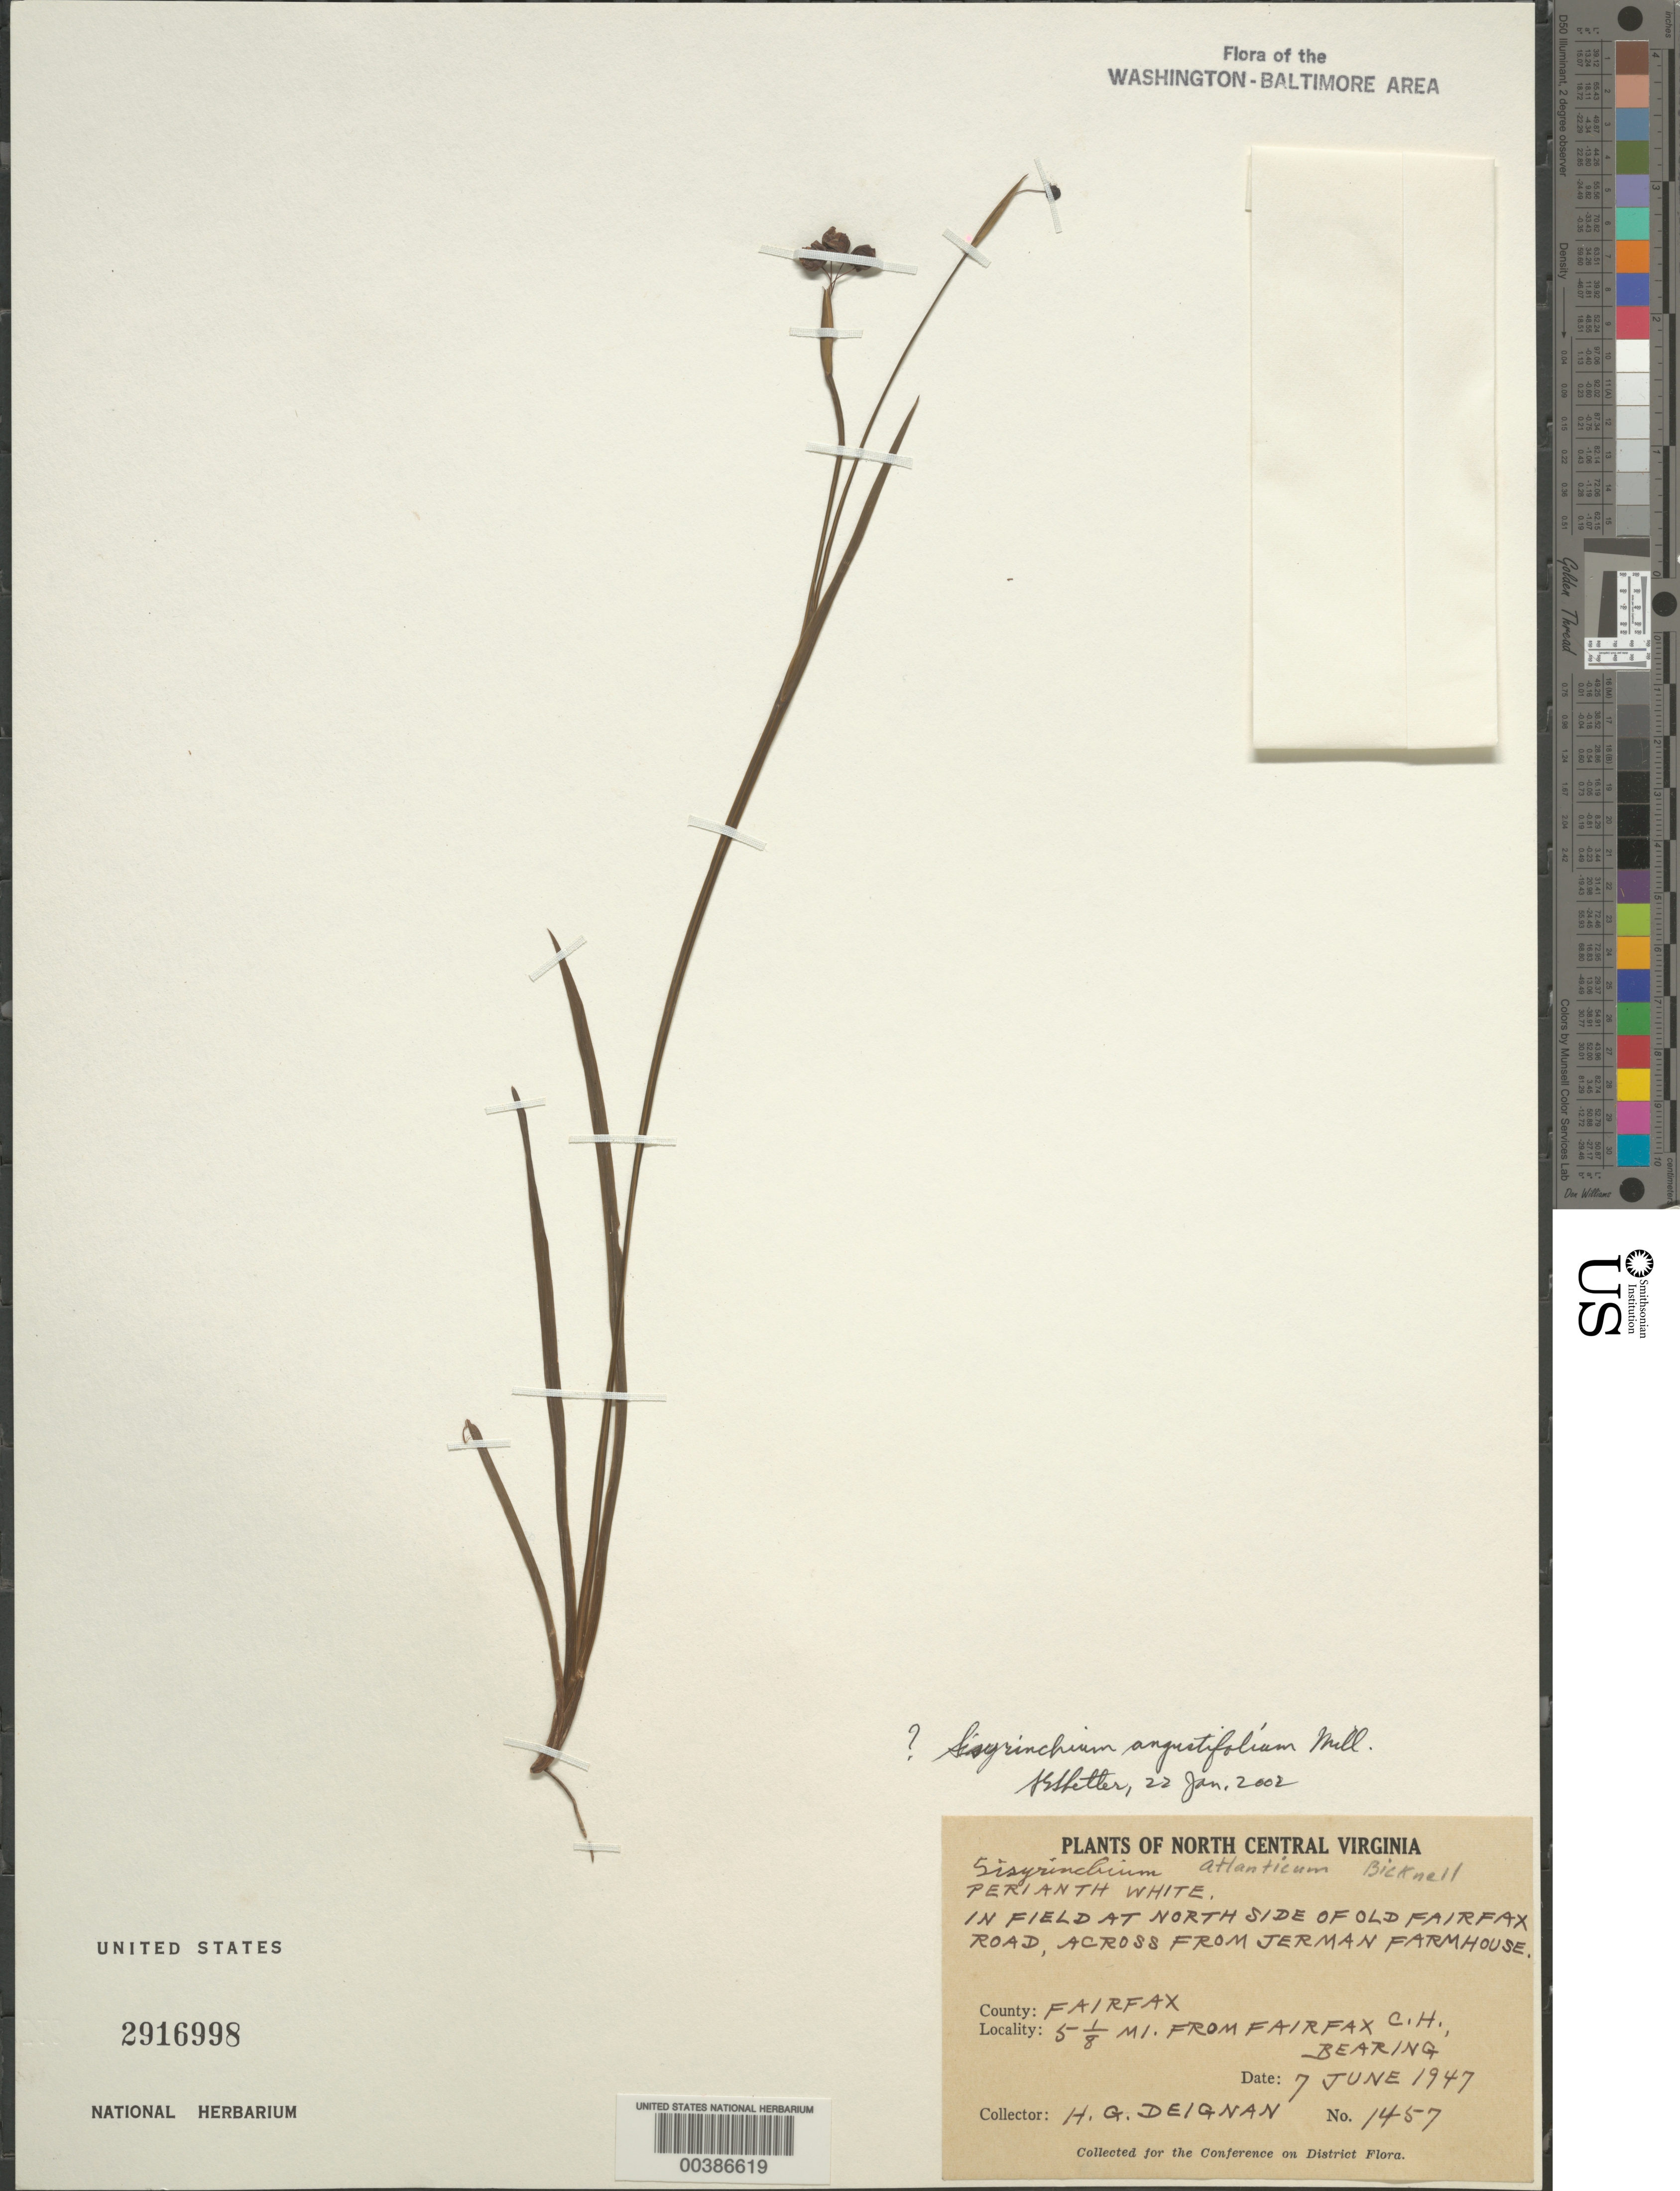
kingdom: Plantae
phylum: Tracheophyta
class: Liliopsida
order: Asparagales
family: Iridaceae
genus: Sisyrinchium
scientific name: Sisyrinchium angustifolium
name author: Mill.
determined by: Shetler, Stanwyn G., (US), NMNH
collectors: H. Deignan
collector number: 1457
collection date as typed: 07 Jun 1947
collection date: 1947-06-07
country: United States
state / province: Virginia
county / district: Fairfax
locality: North side of Old Fairfax Road, across from Jerman Farmhouse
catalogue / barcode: US 2916998